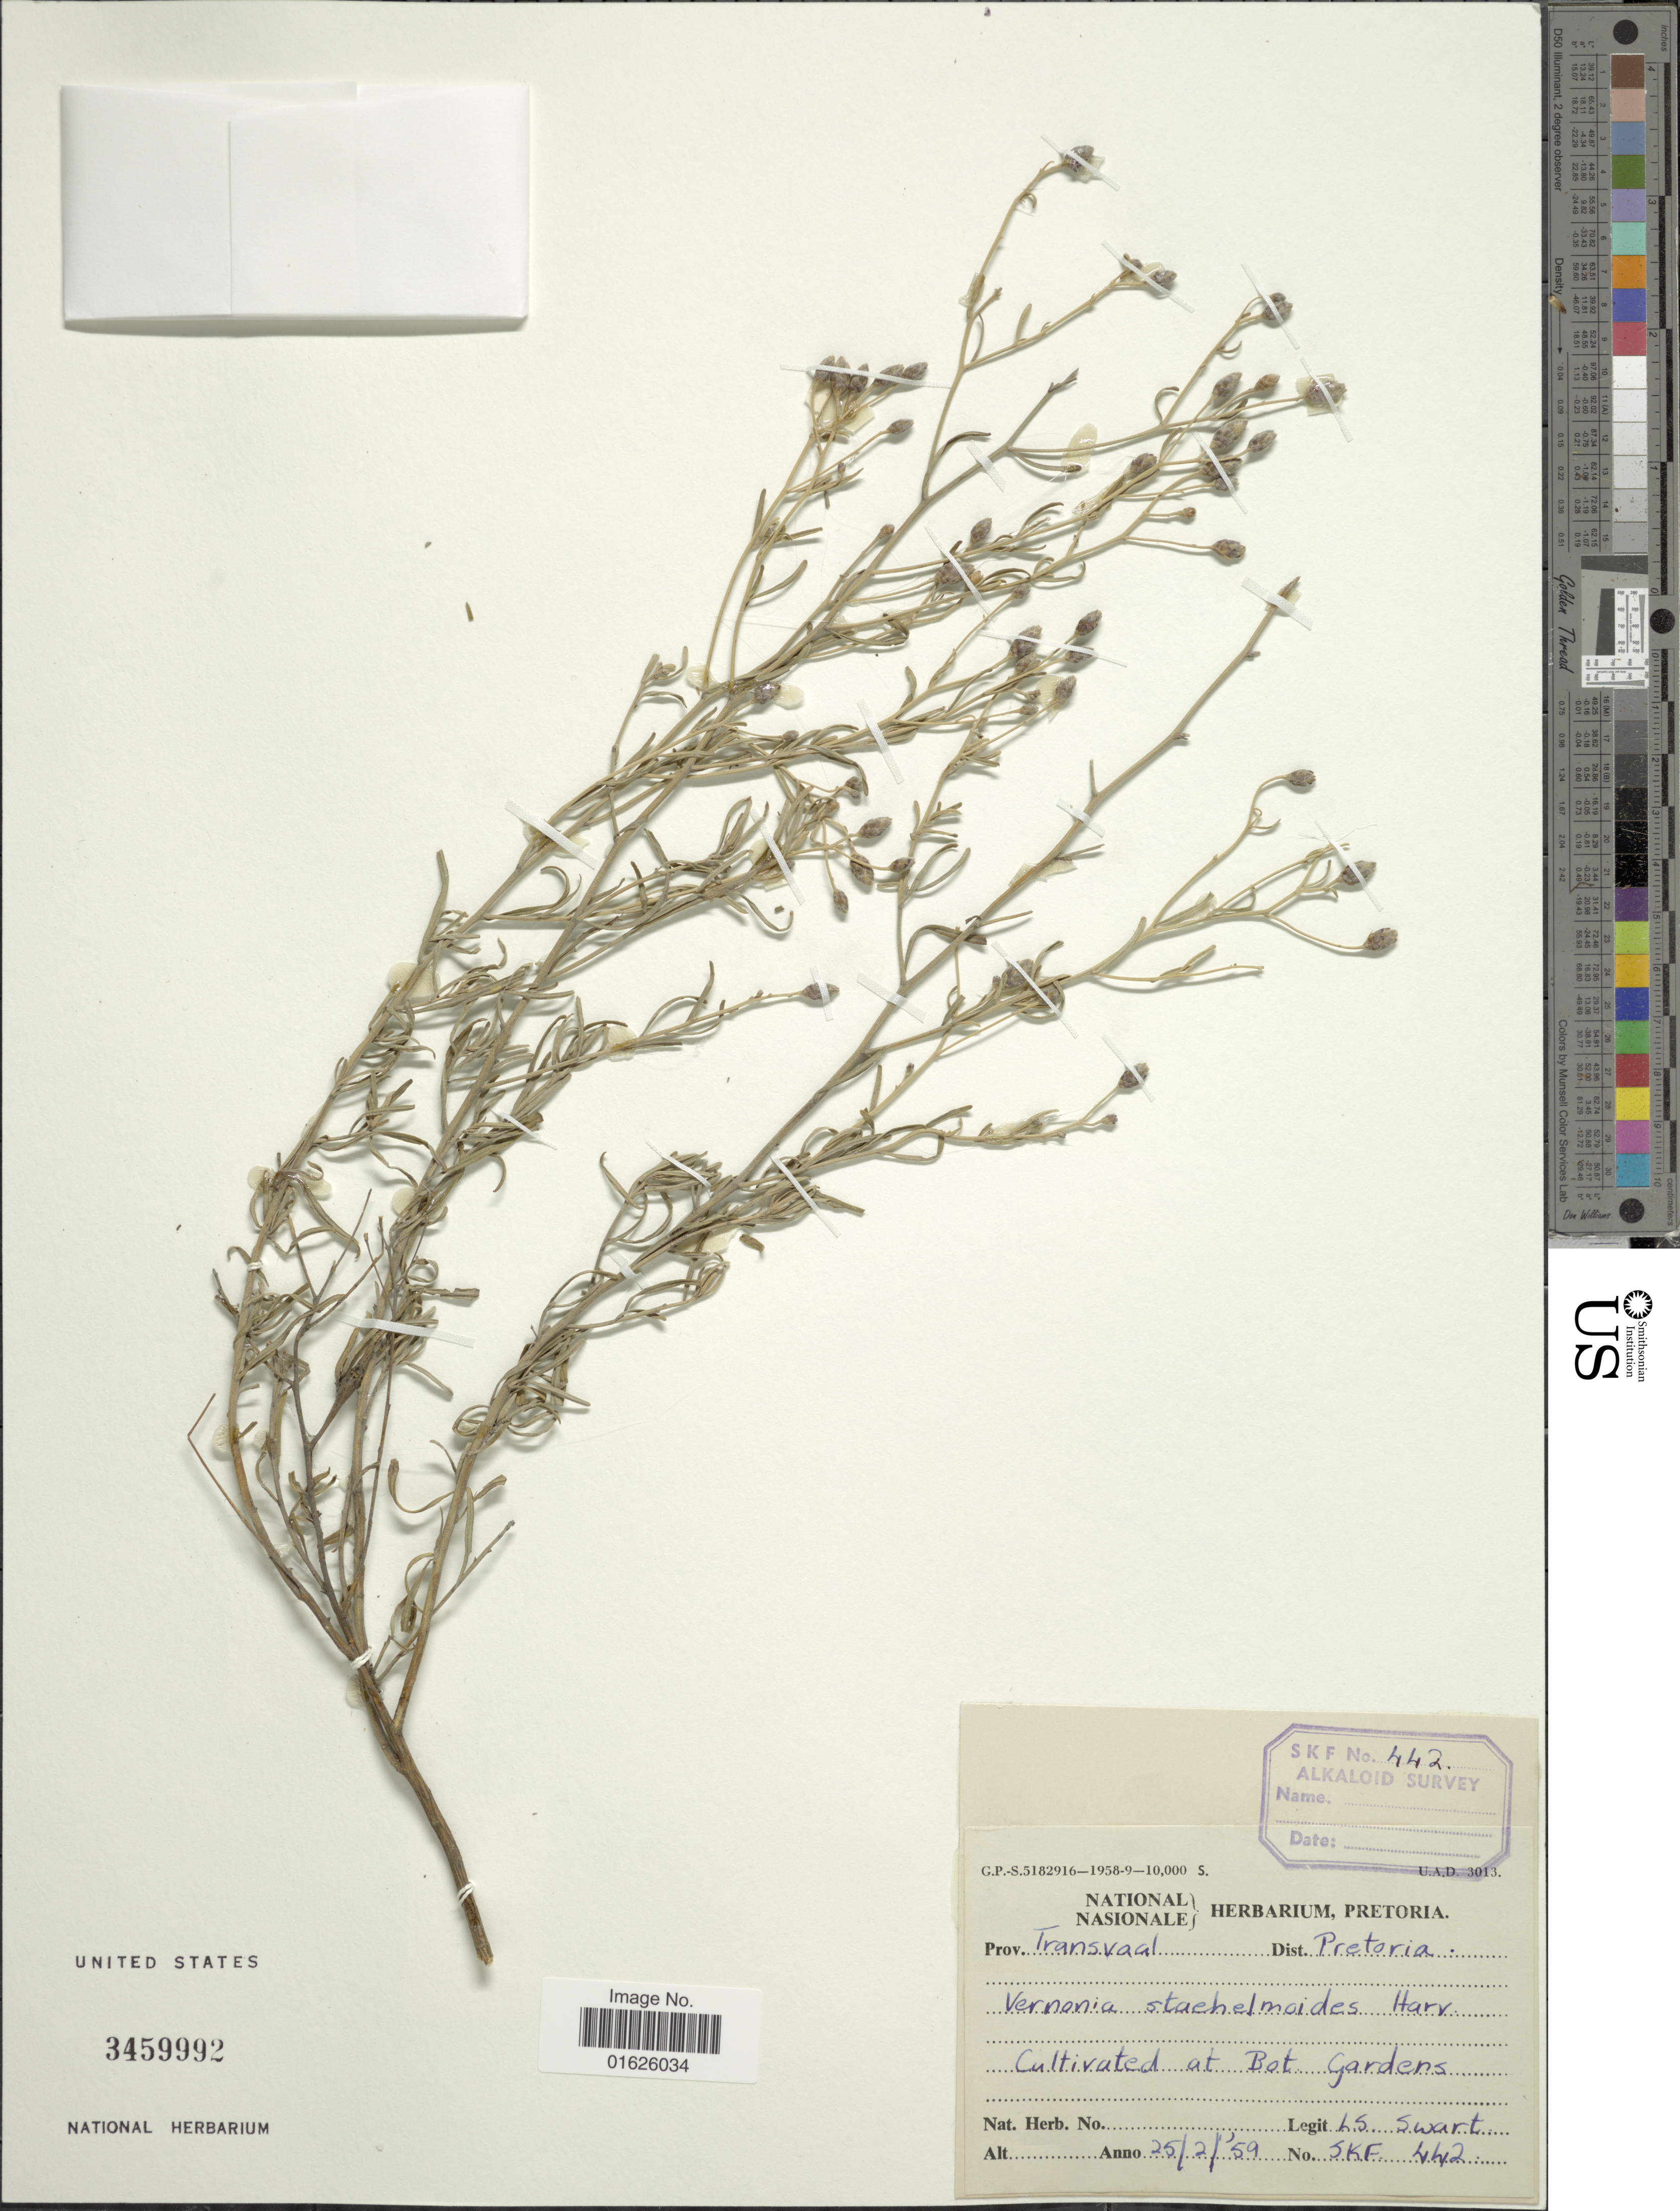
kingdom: Plantae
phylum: Tracheophyta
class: Magnoliopsida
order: Asterales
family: Asteraceae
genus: Oocephala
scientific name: Oocephala stenocephala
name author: (Oliv.) H. Rob.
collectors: L. Swart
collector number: SKF 442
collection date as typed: Transcribed d/m/y: 25/2/59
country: South Africa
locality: Prov,Transvaal, Dist. Pretoria, Cultivated at Bot Gardens.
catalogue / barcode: US 3459992